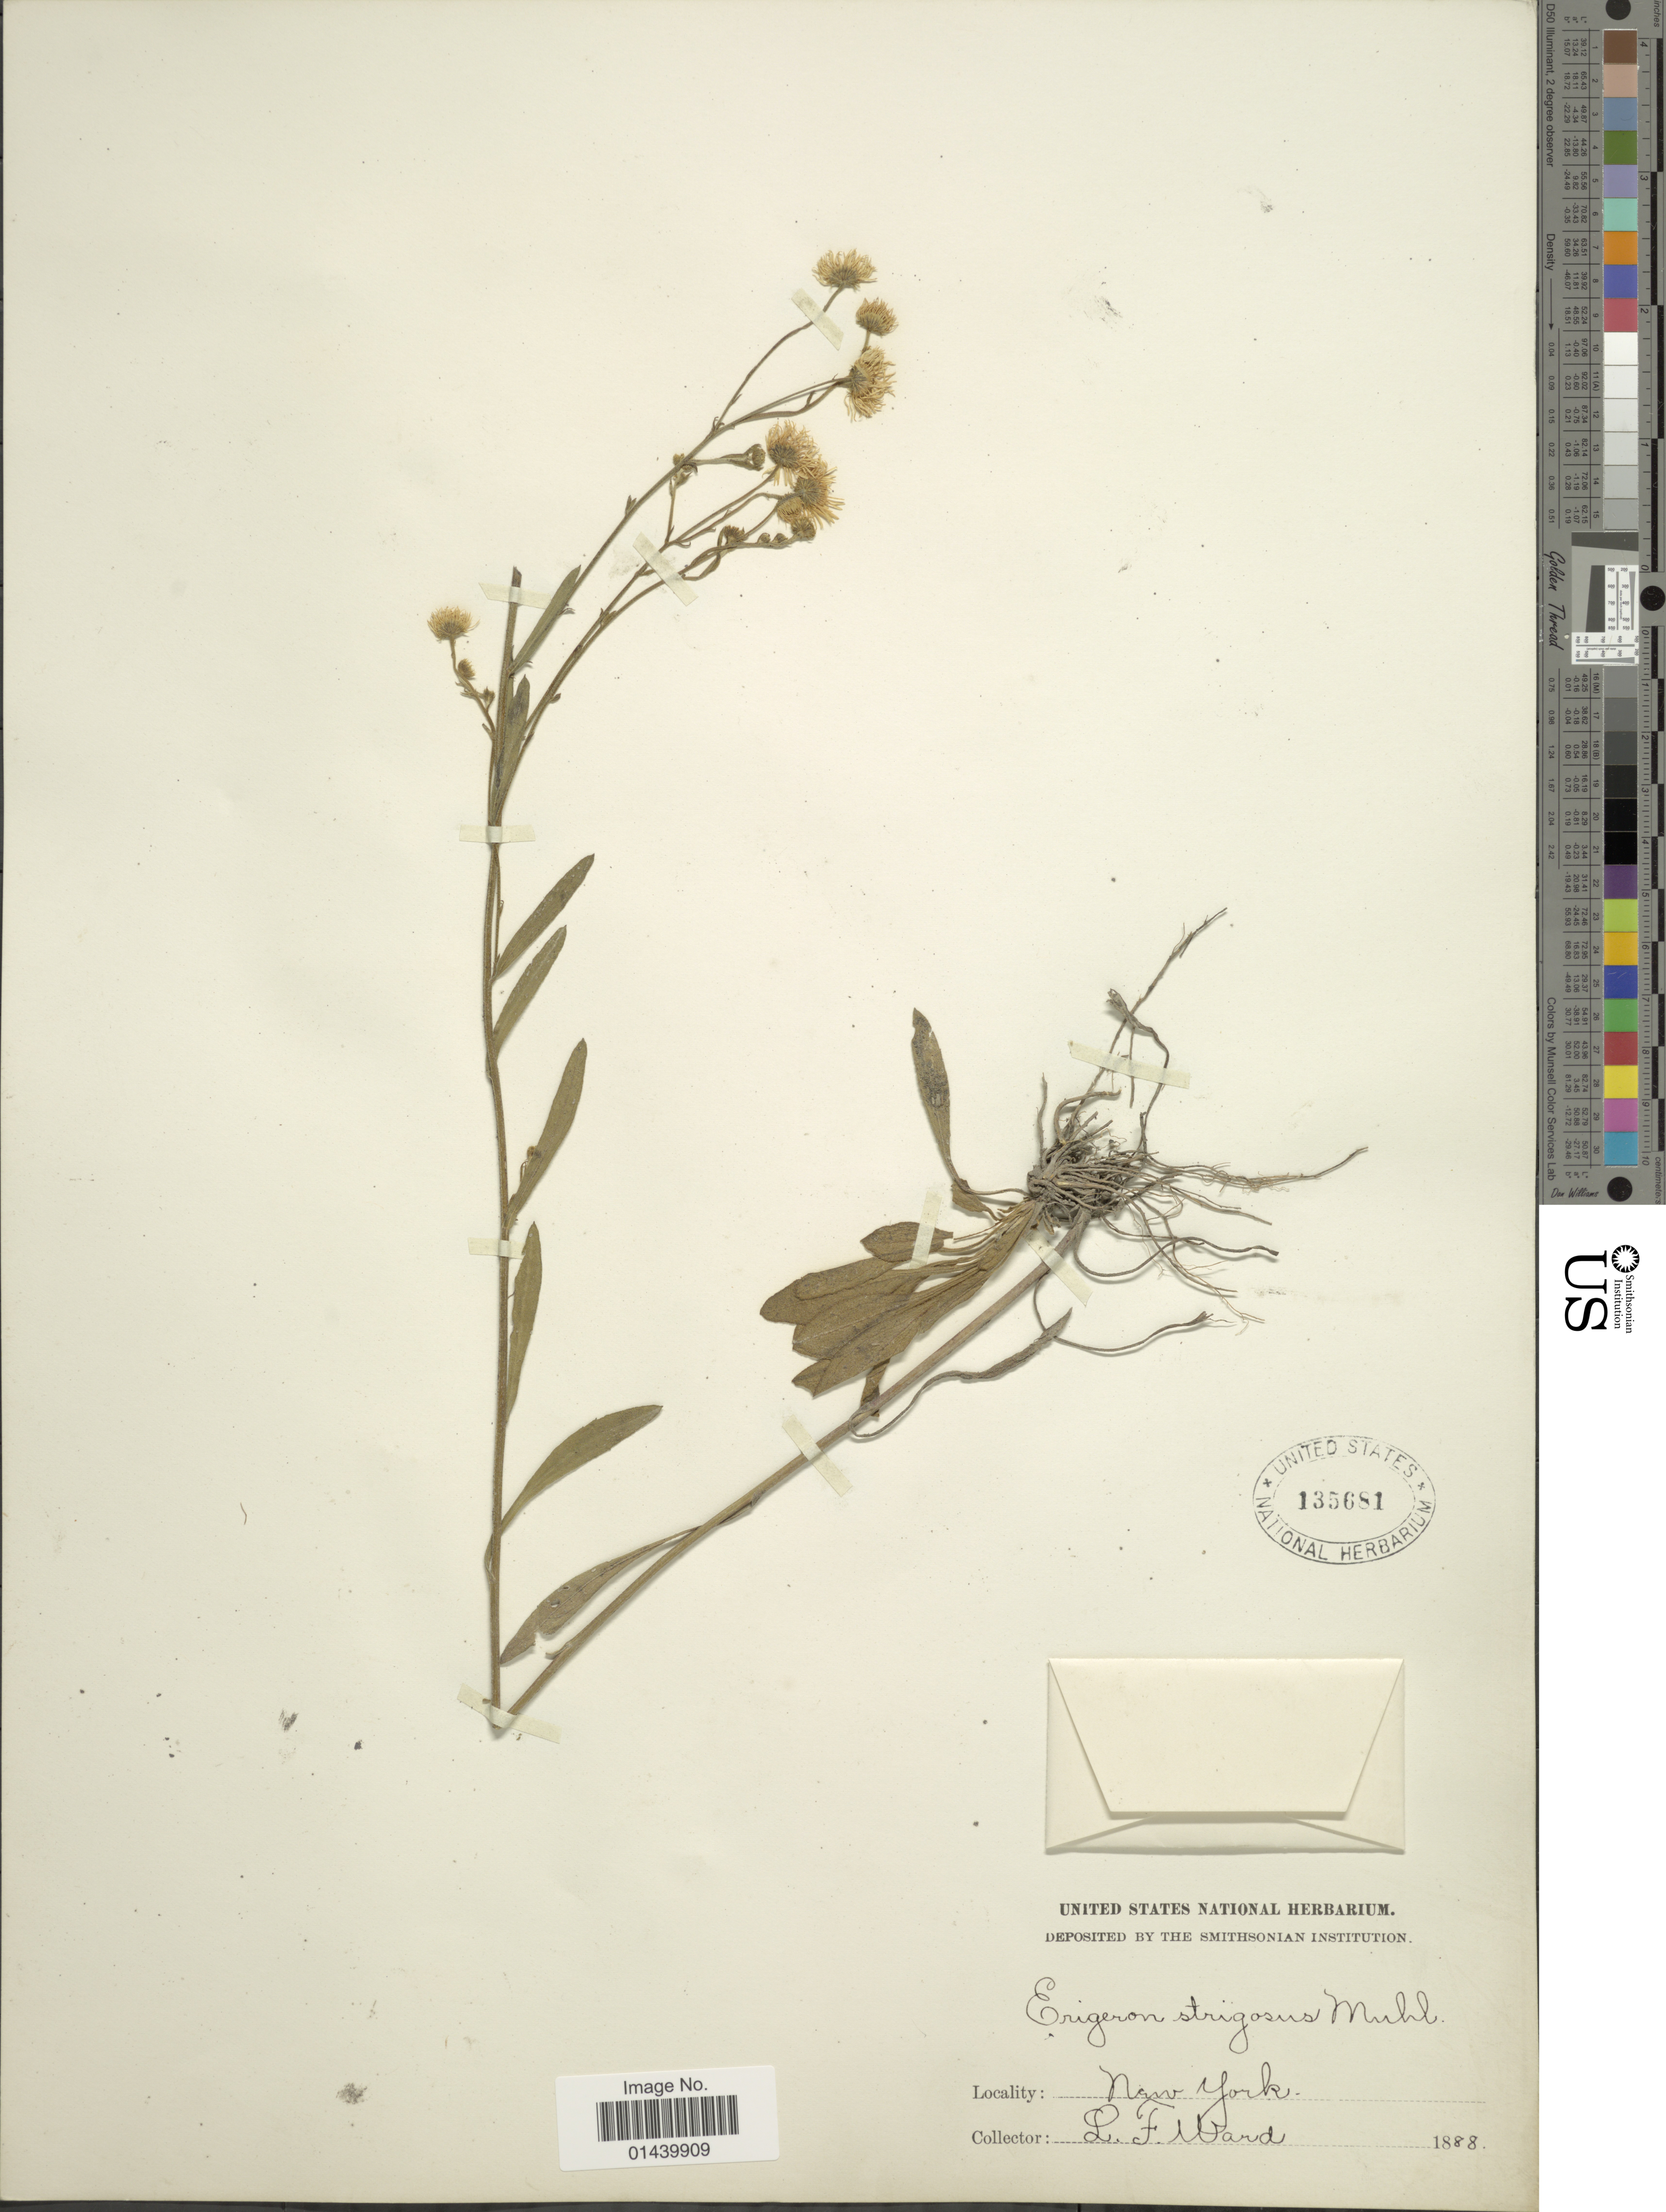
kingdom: Plantae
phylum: Tracheophyta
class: Magnoliopsida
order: Asterales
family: Asteraceae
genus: Erigeron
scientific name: Erigeron strigosus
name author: Muhl. ex Willd.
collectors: L. Ward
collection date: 1888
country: United States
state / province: New York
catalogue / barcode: US 135681